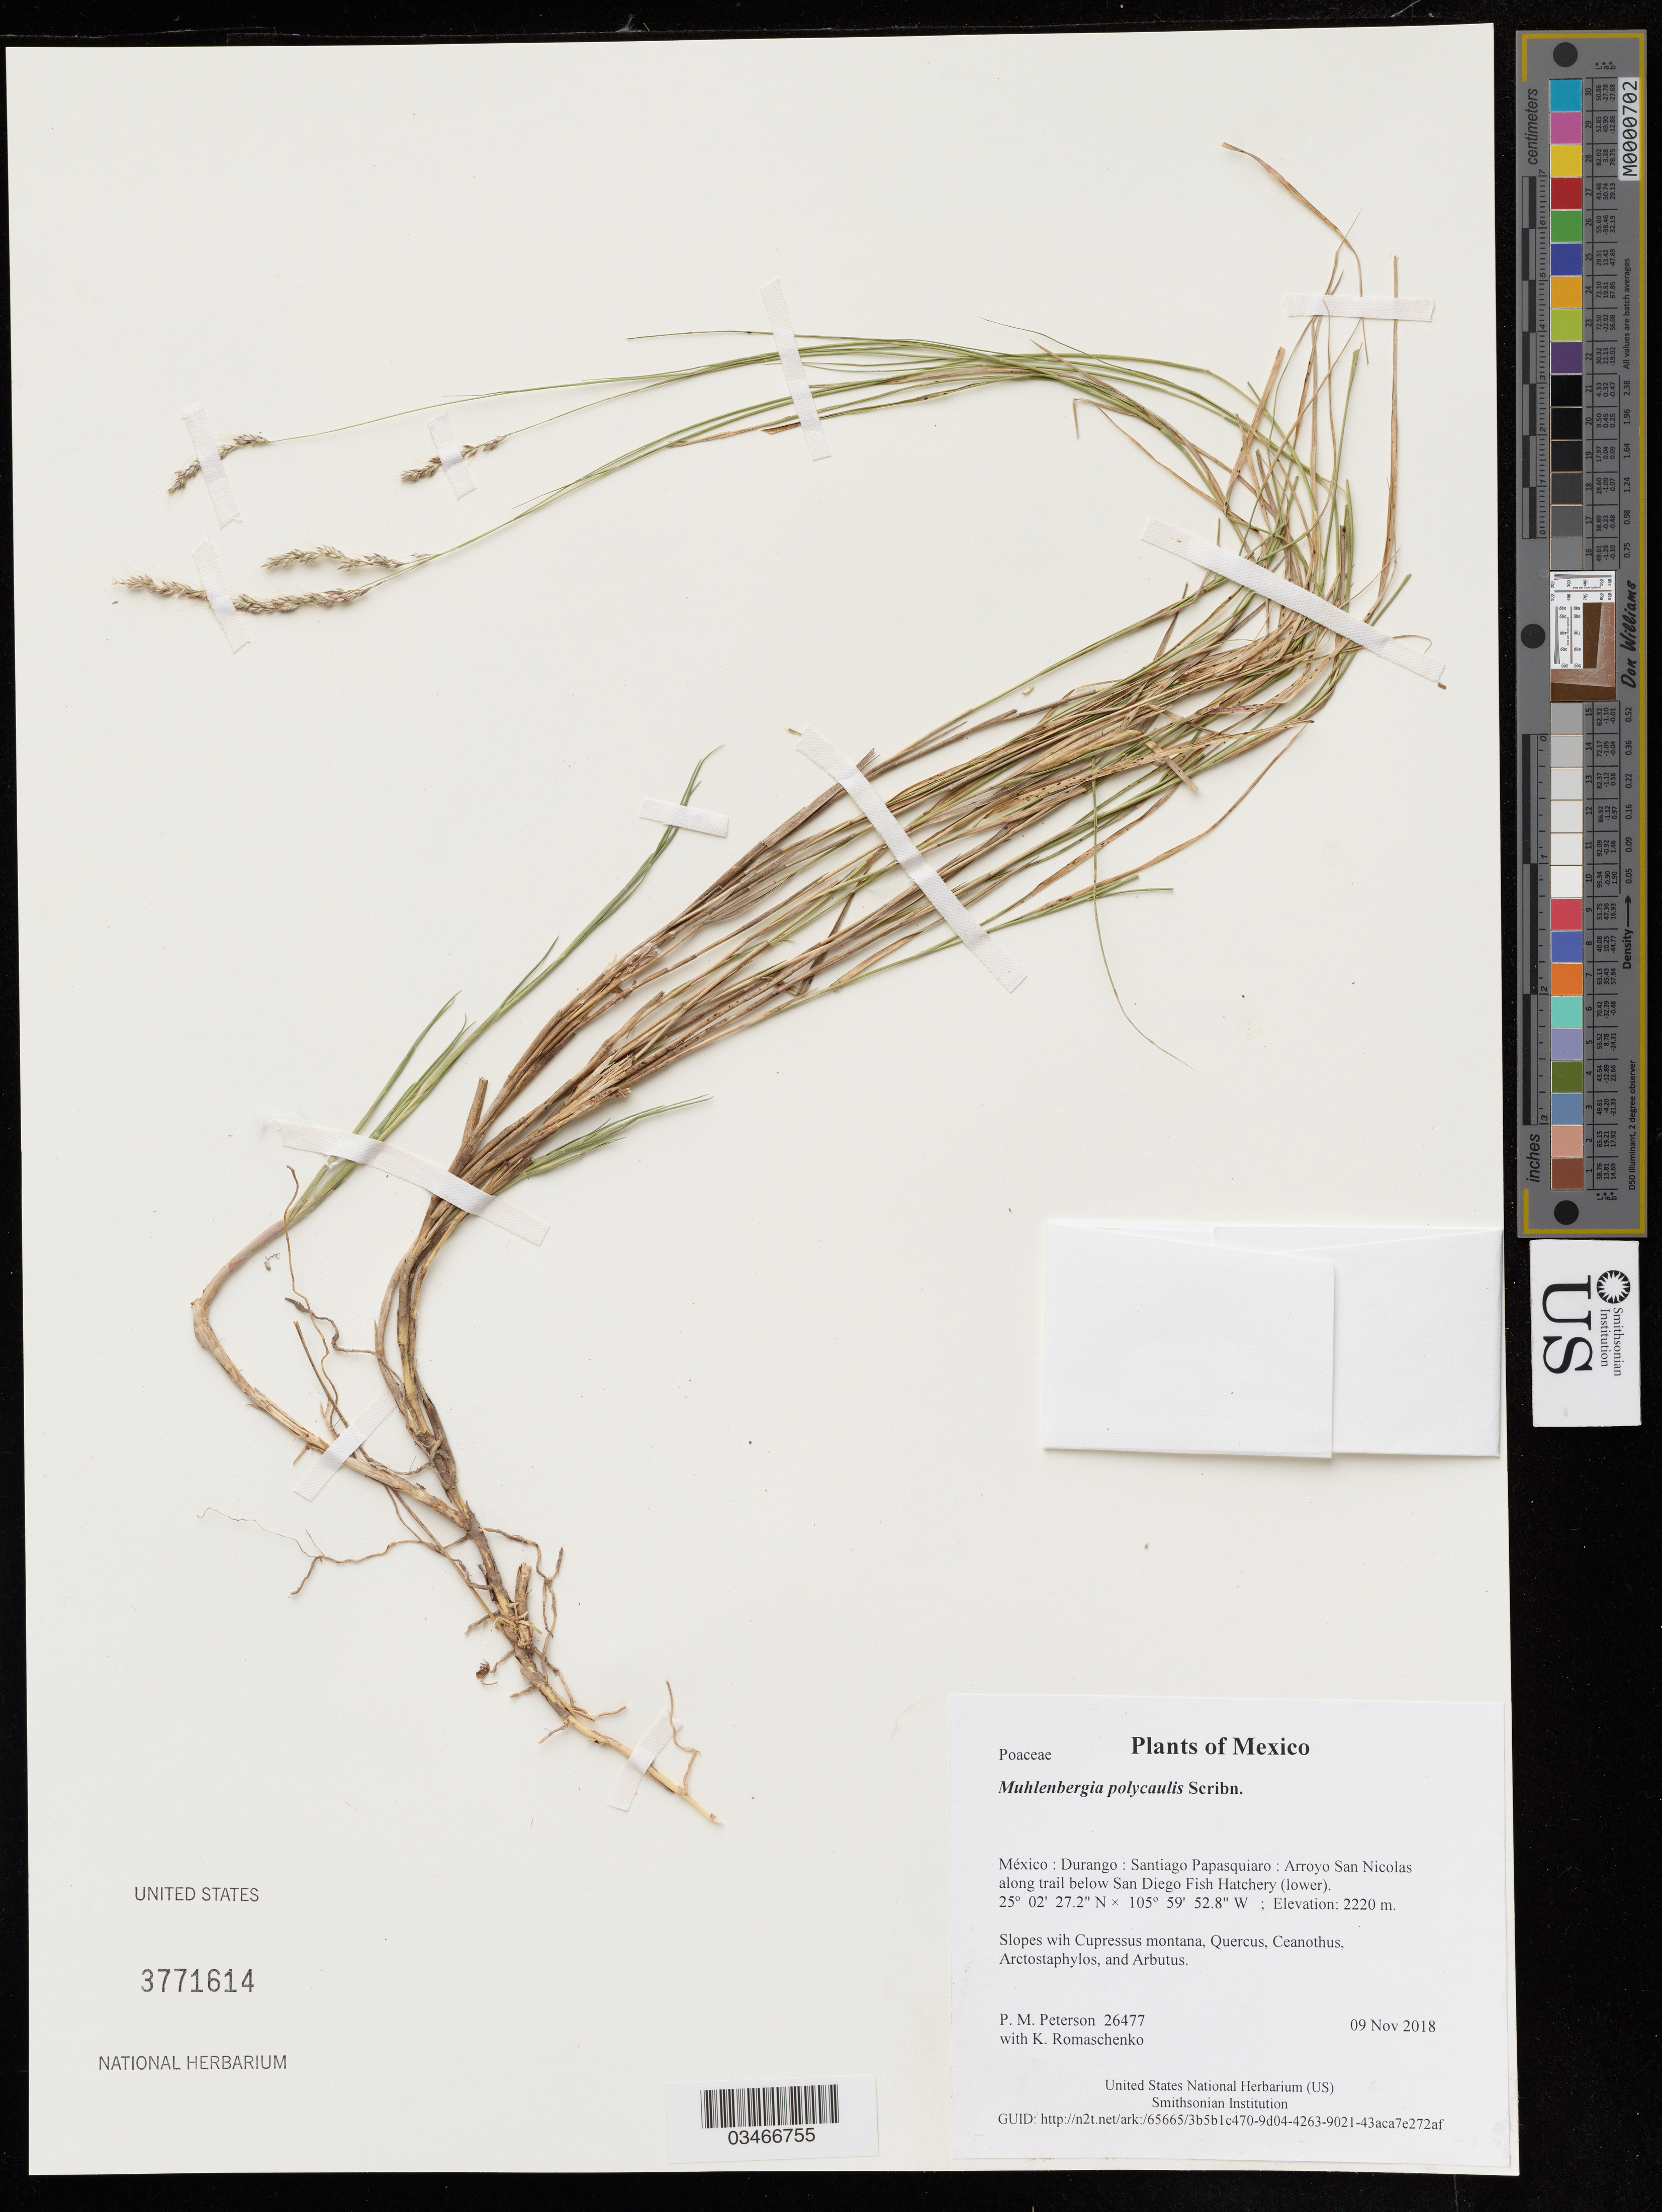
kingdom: Plantae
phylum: Tracheophyta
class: Liliopsida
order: Poales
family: Poaceae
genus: Muhlenbergia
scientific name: Muhlenbergia polycaulis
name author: Scribn.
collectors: P. M. Peterson & K. Romaschenko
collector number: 26477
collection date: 2018-11-09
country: México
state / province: Durango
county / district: Santiago Papasquiaro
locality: Arroyo San Nicolas along trail below San Diego Fish Hatchery (lower)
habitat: Slopes wih Cupressus montana, Quercus, Ceanothus, Arctostaphylos, and Arbutus.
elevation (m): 2220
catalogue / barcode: US 3771614